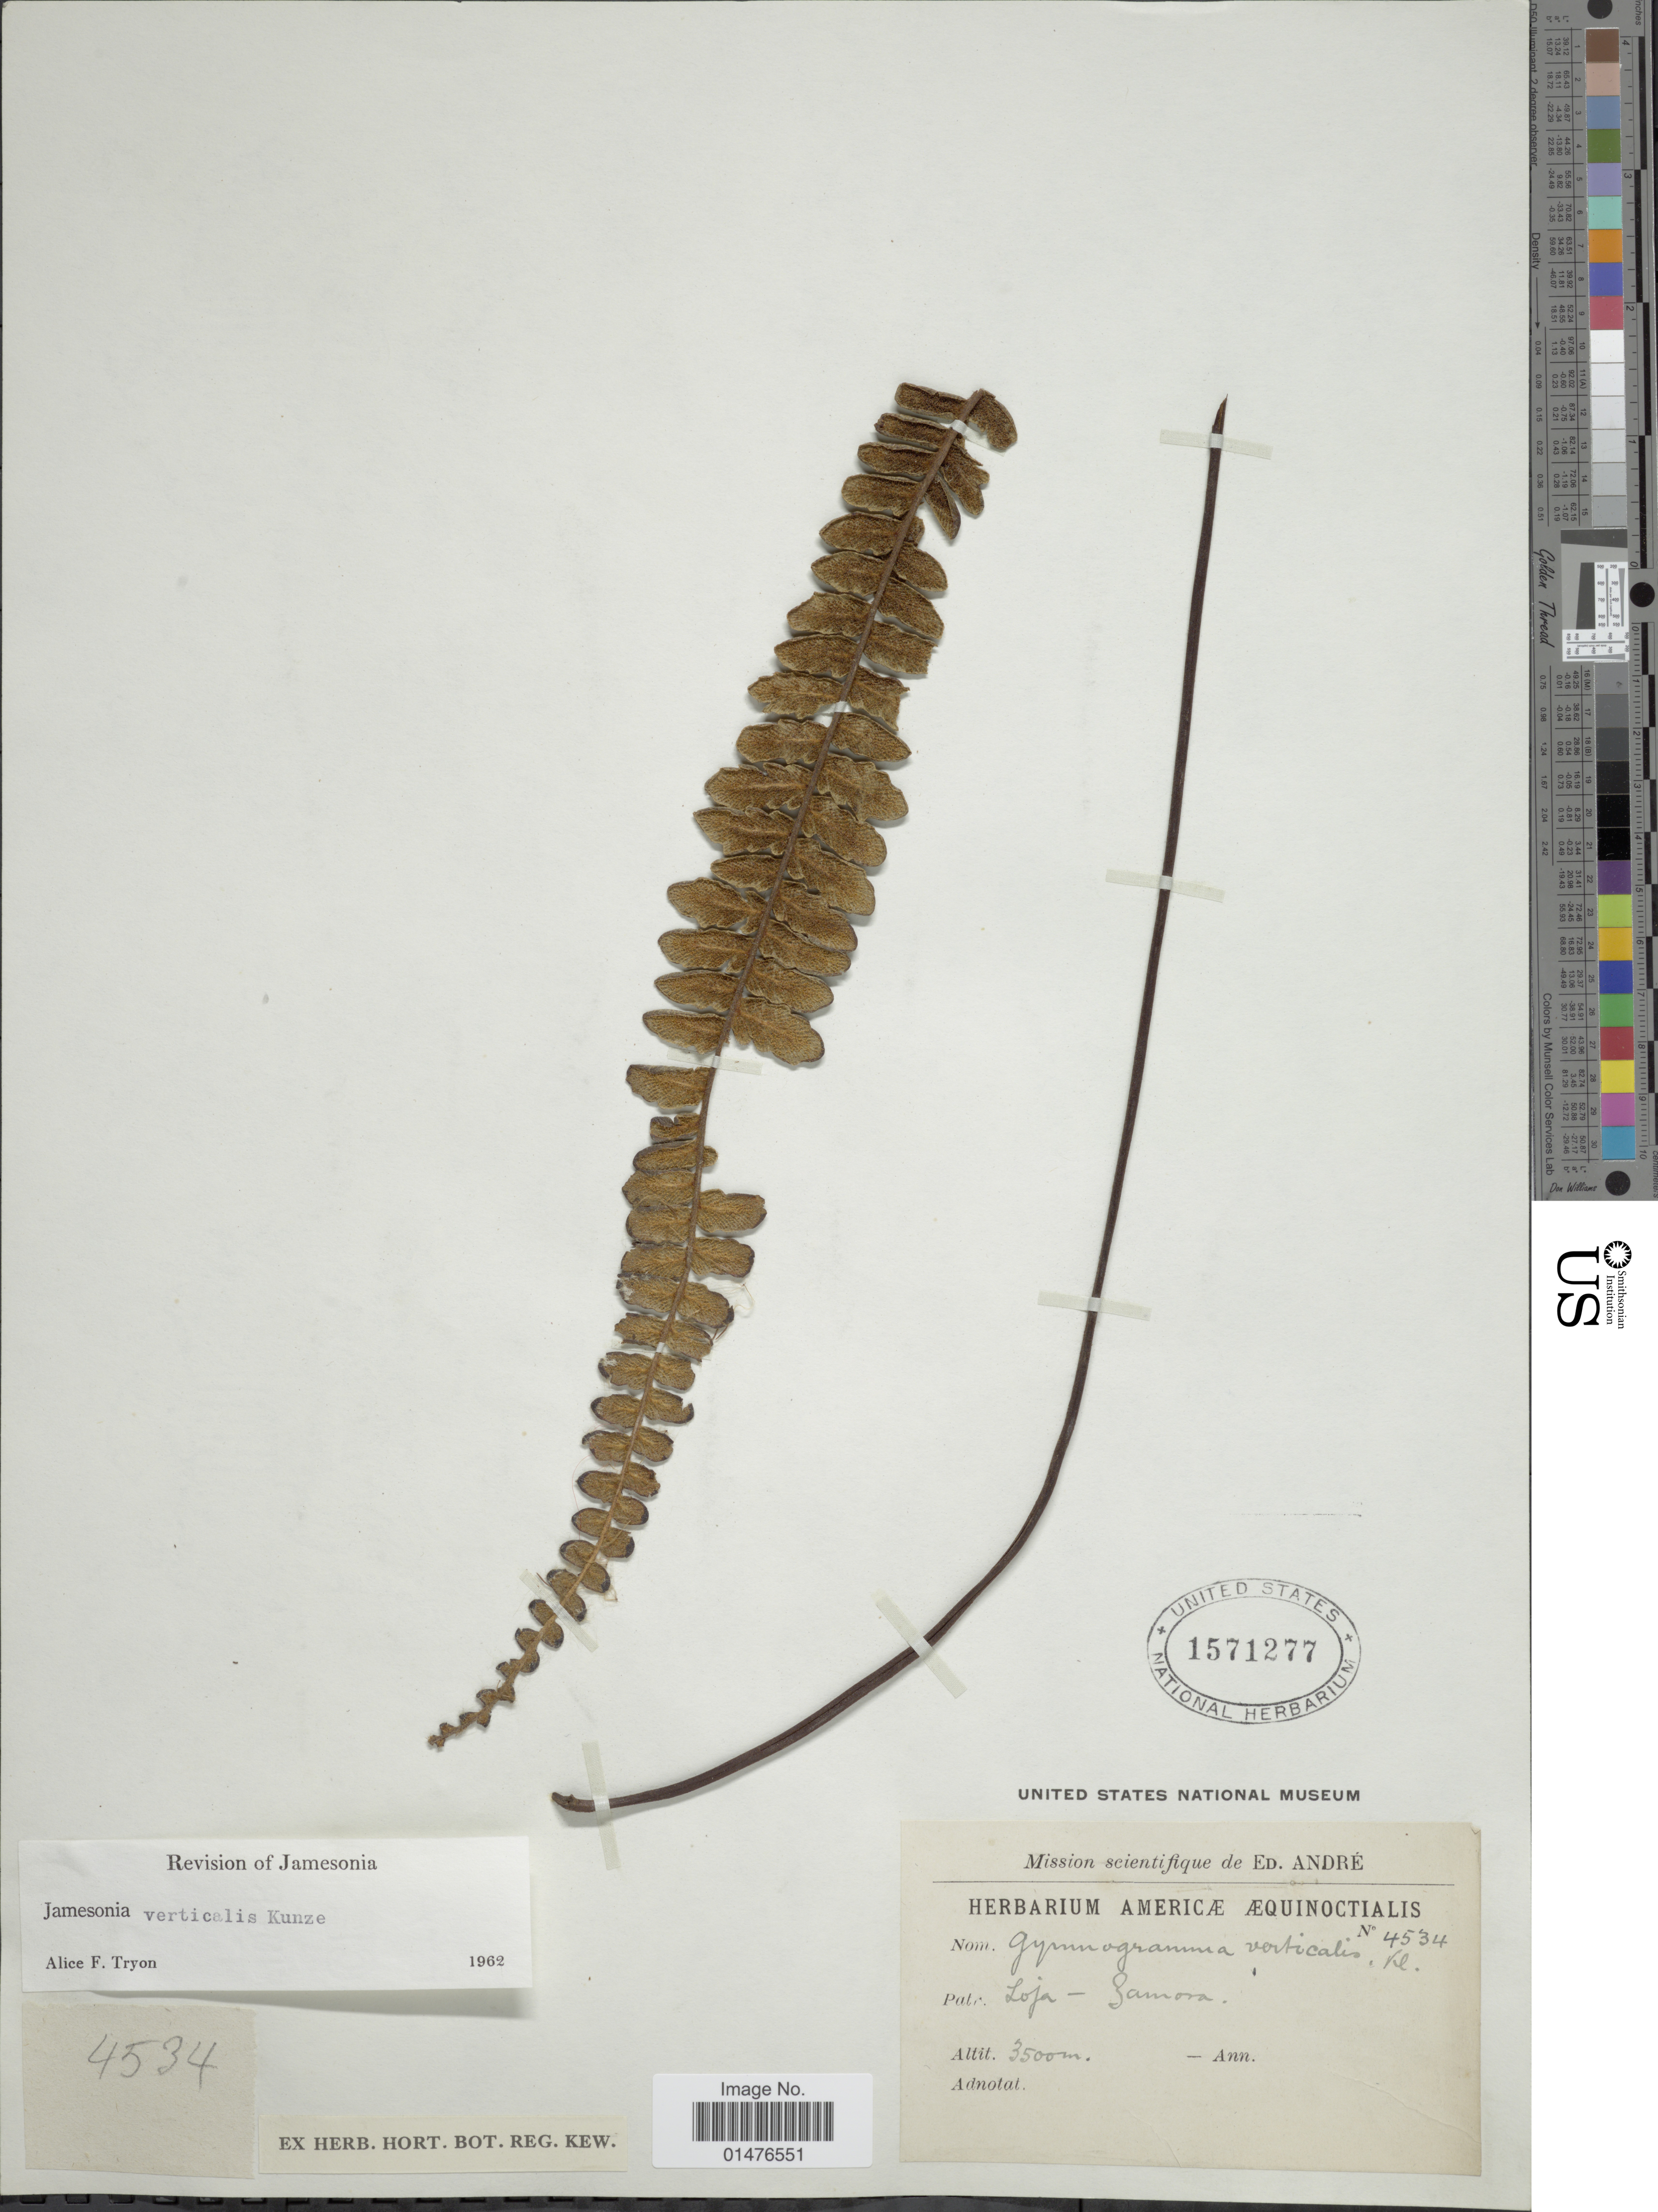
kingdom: Plantae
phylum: Tracheophyta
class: Polypodiopsida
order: Polypodiales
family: Pteridaceae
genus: Jamesonia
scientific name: Jamesonia verticalis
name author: Kunze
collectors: E. Andre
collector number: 4534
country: Ecuador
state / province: Loja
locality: Loja- Zamora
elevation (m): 3500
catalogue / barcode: US 1571277